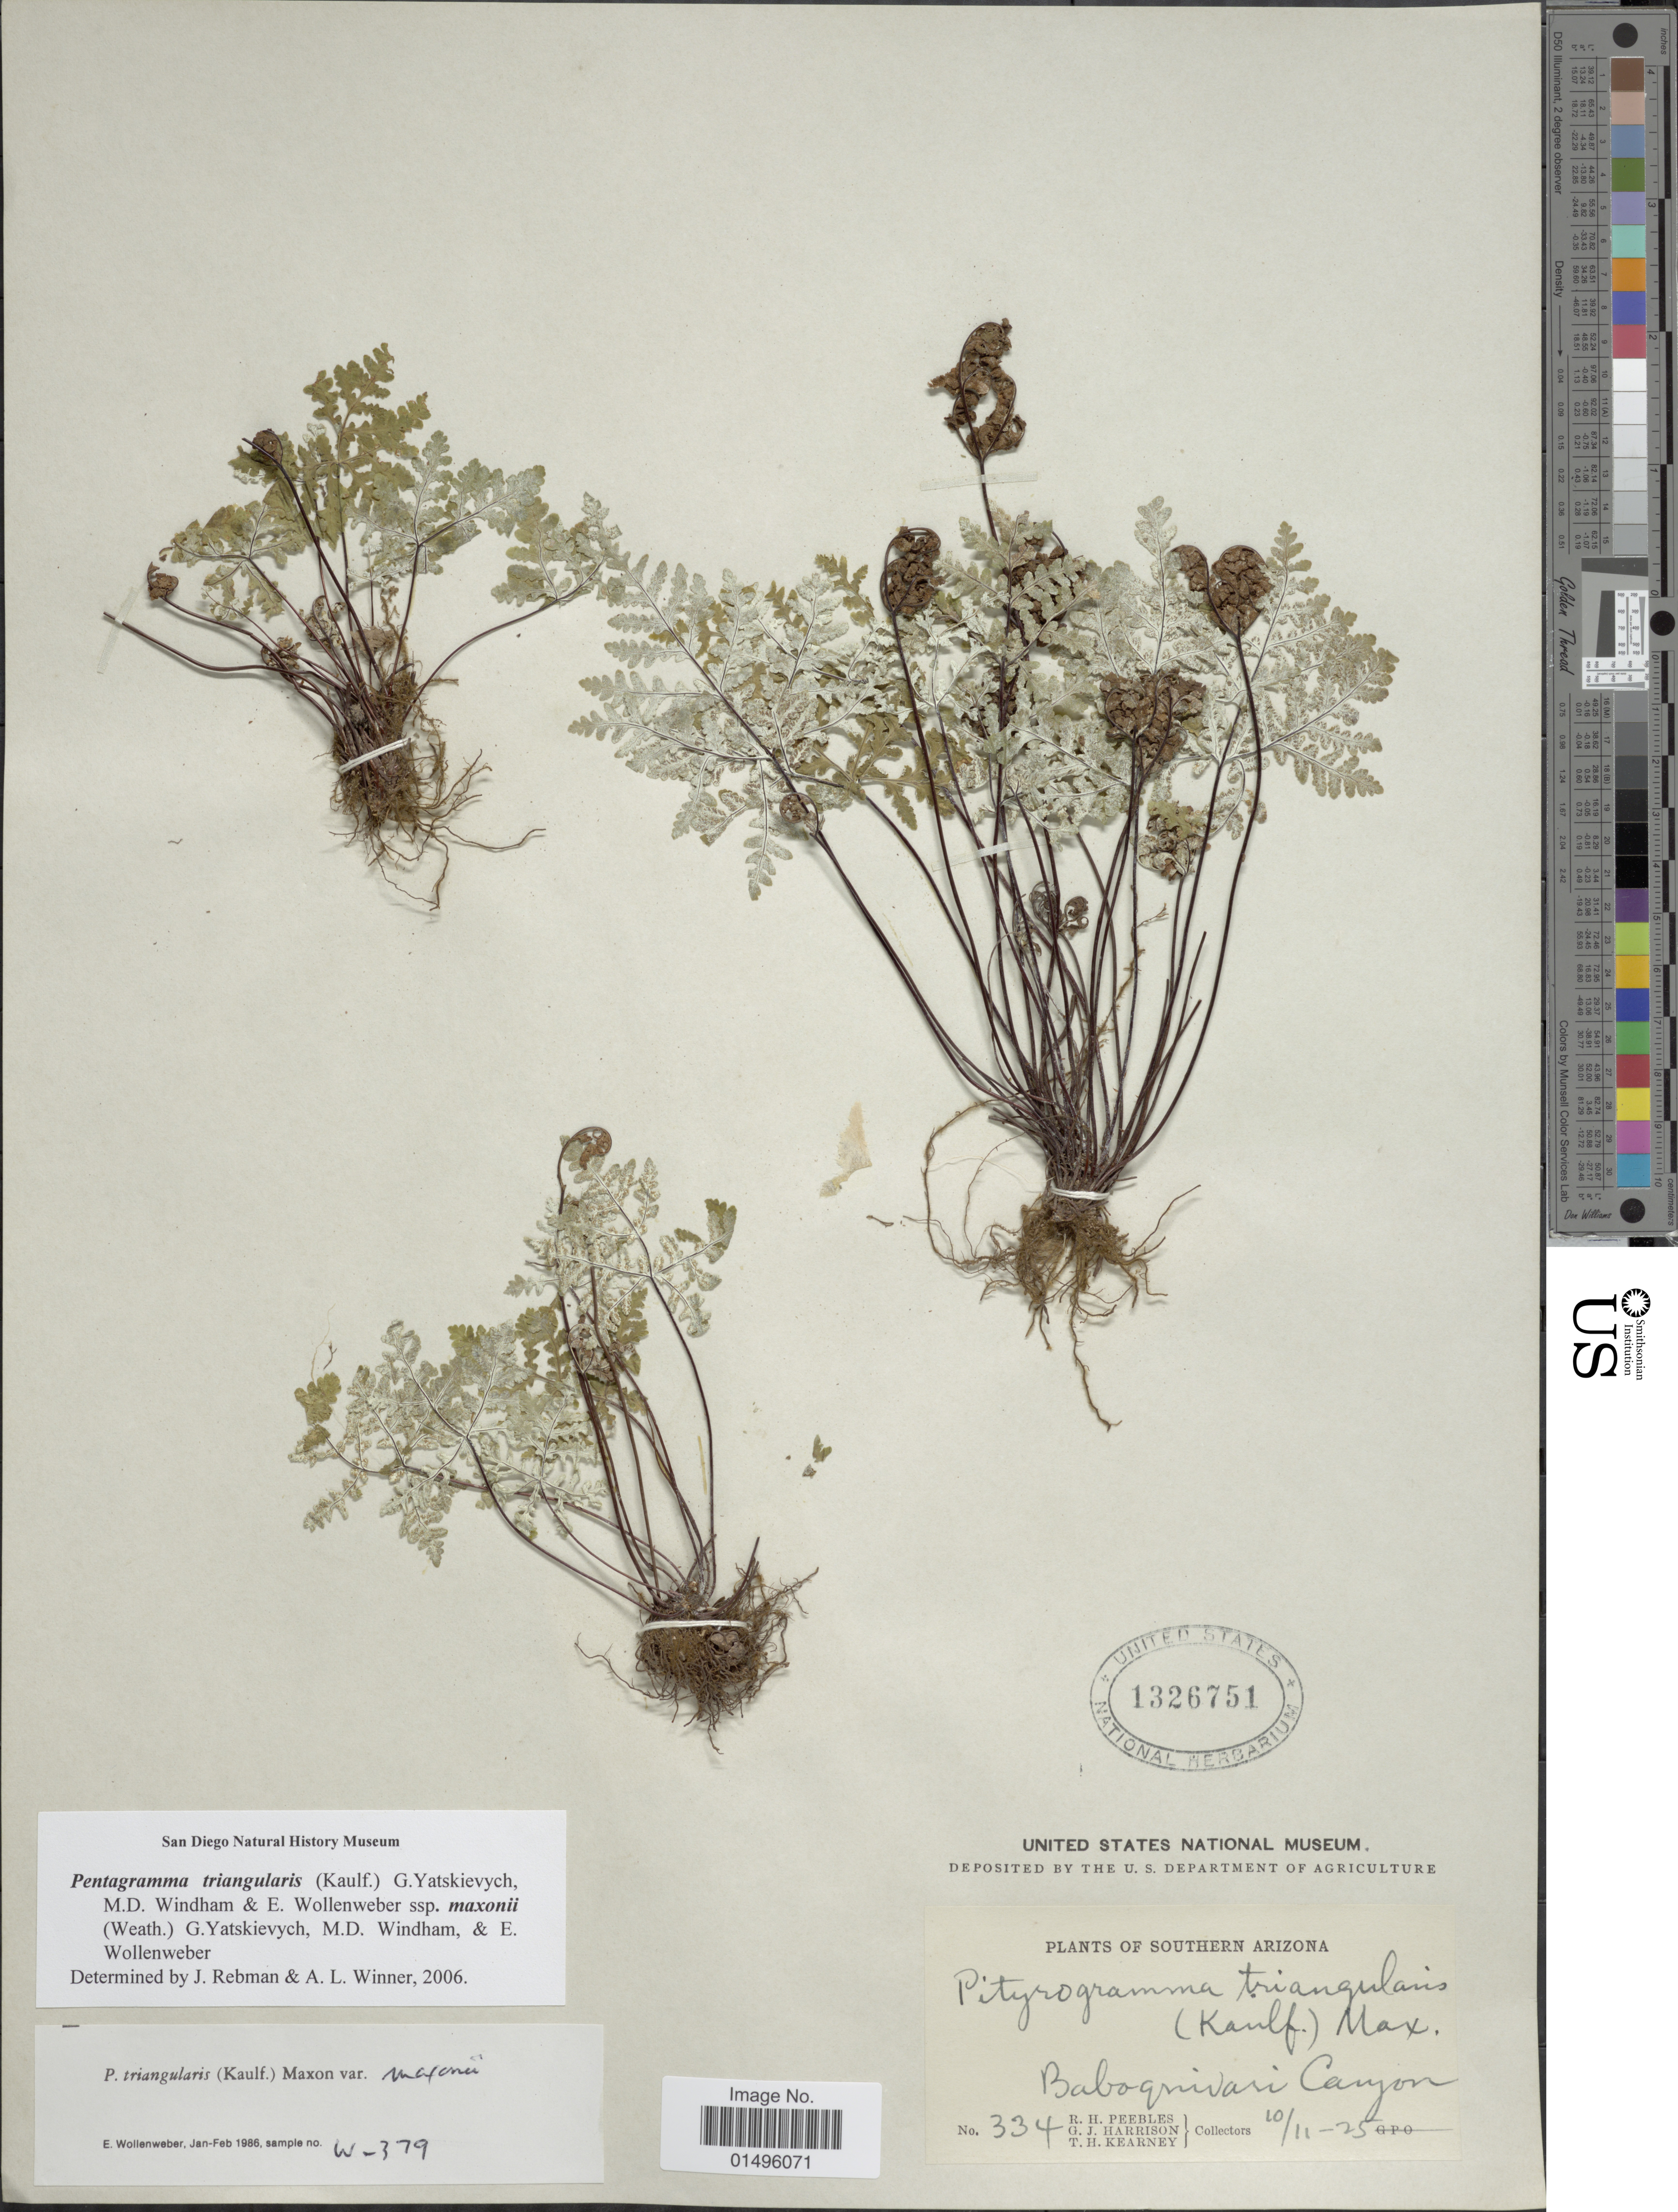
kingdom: Plantae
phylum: Tracheophyta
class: Polypodiopsida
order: Polypodiales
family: Pteridaceae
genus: Pentagramma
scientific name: Pentagramma maxonii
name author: (Weath.) Schuettp. & Windham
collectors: R. H. Peebles, G. J. Harrison & T. H. Kearney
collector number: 334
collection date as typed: Transcribed d/m/y: 11/10/25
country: United States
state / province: Arizona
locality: Southern Arizona, Baboqnivari Canyon.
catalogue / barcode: US 1326751